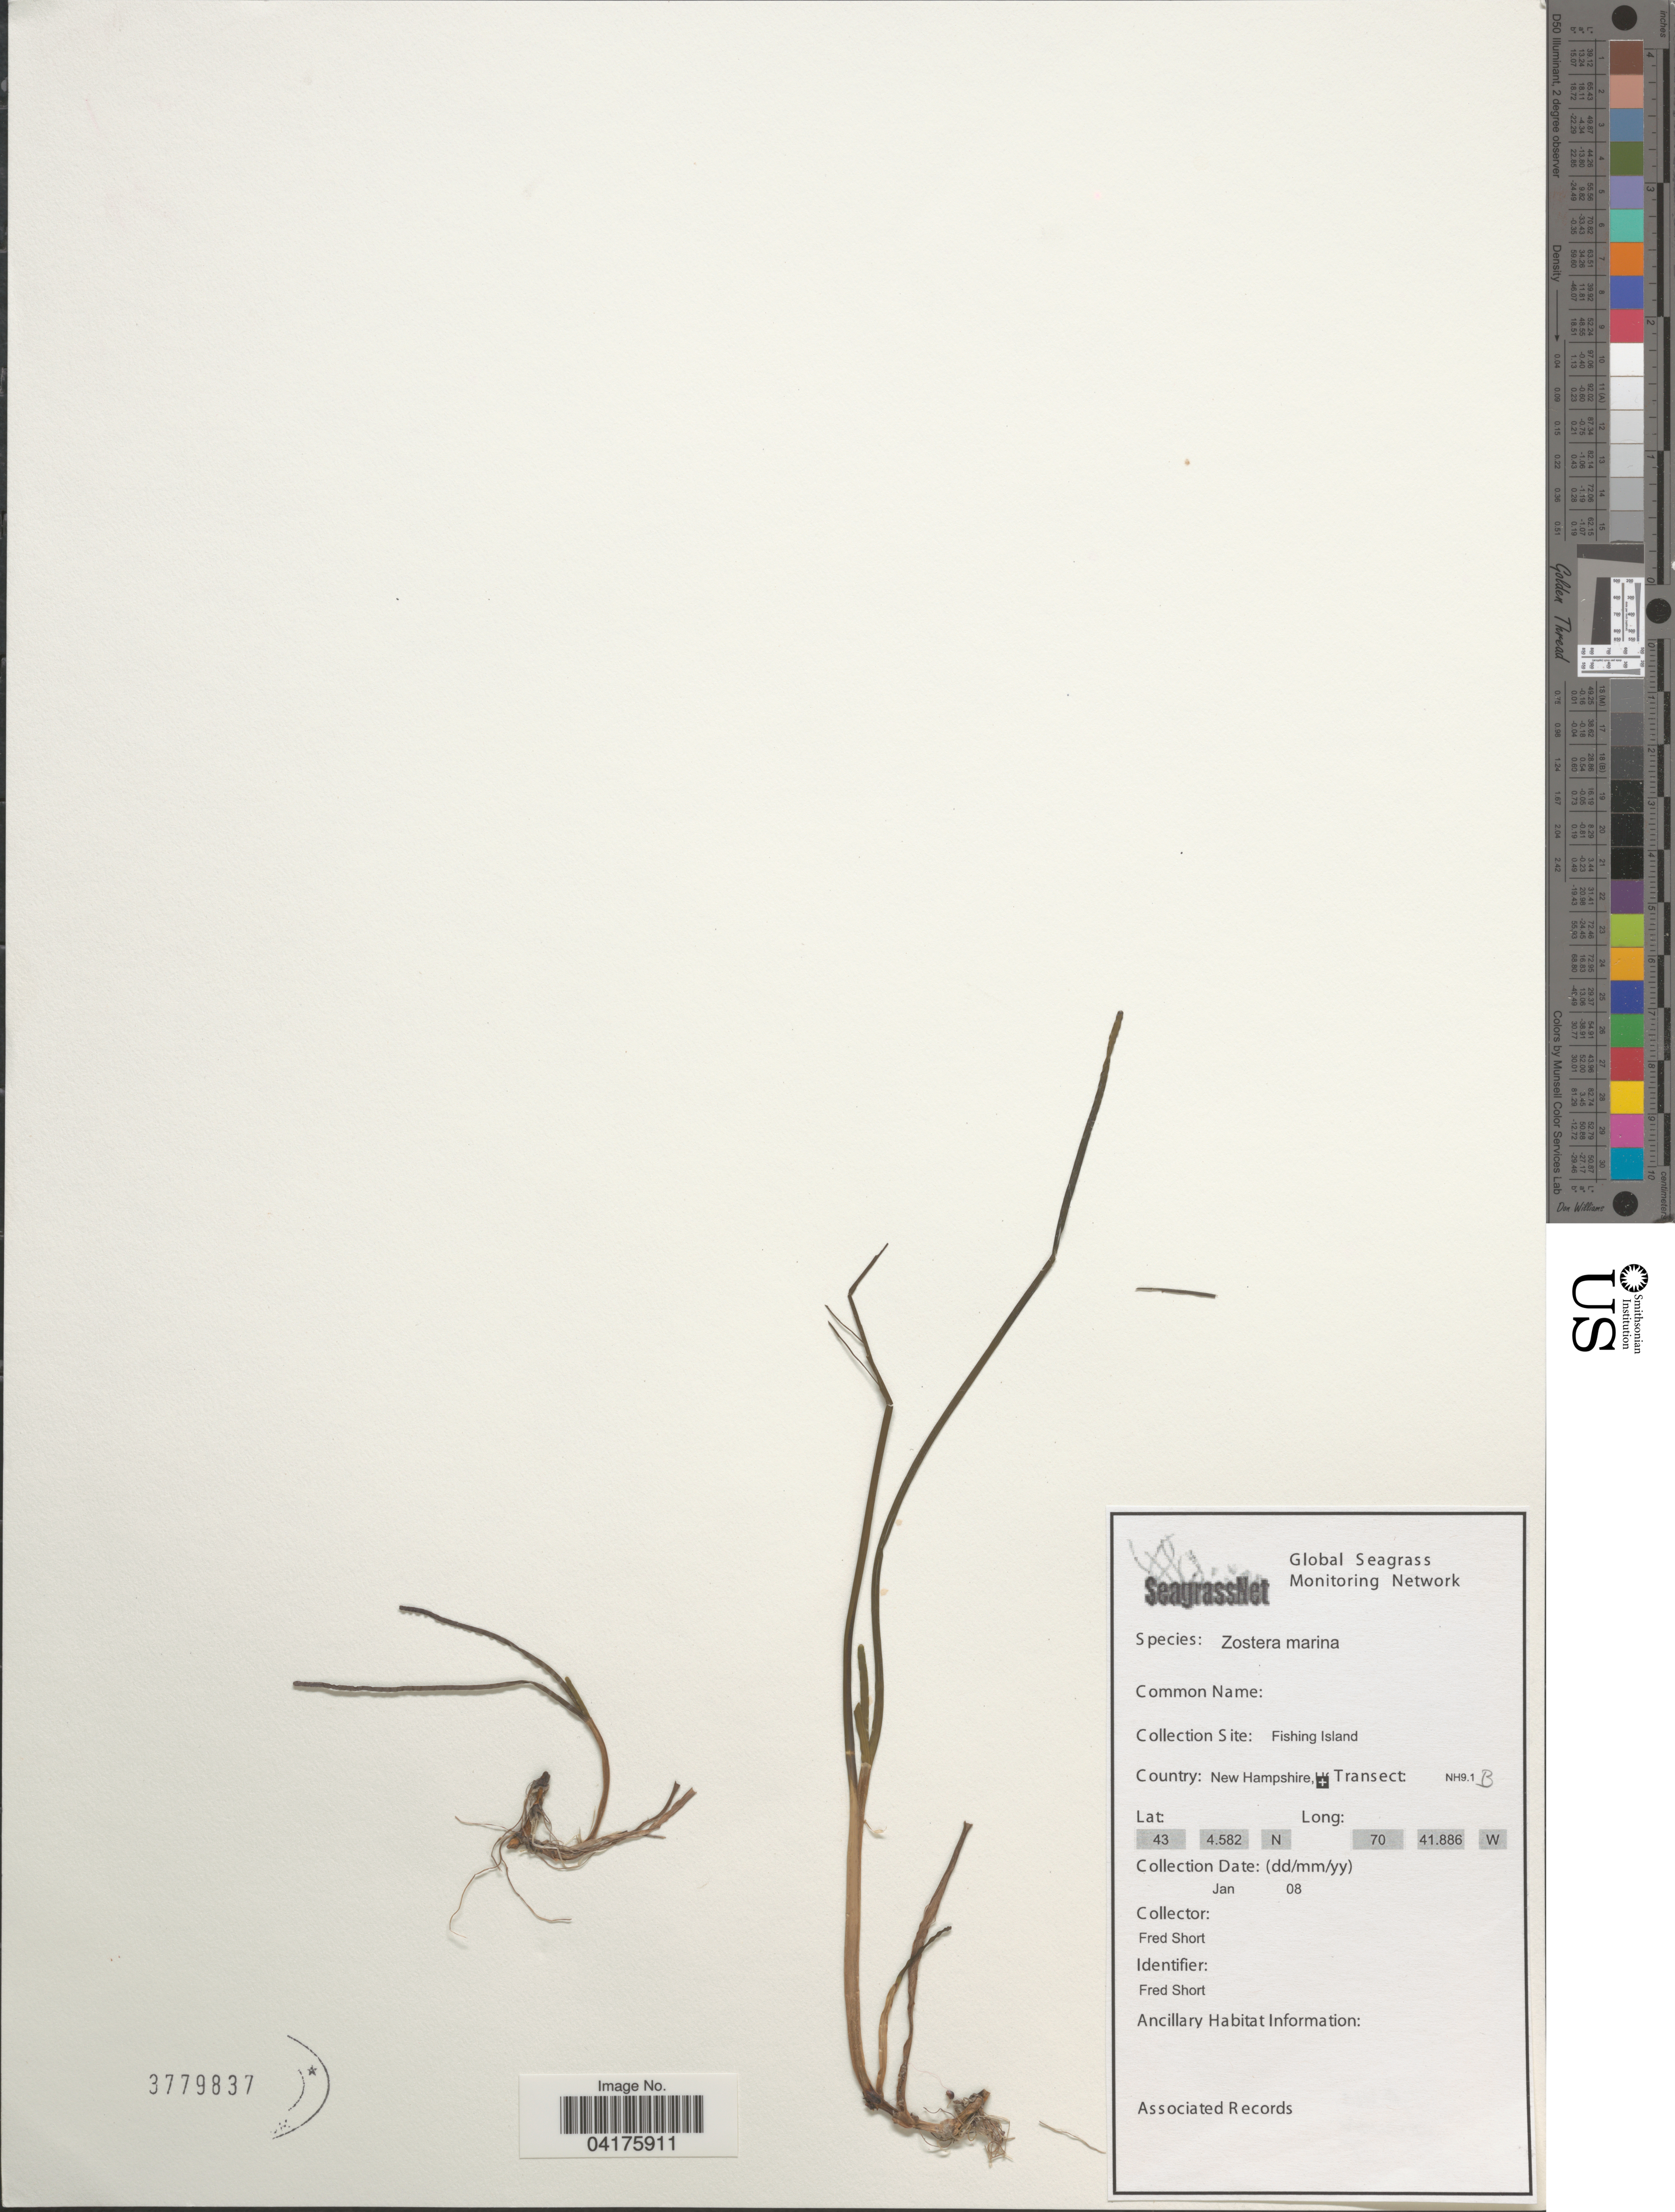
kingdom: Plantae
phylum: Tracheophyta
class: Liliopsida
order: Alismatales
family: Zosteraceae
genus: Zostera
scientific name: Zostera marina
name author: L.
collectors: F. Short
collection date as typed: Transcribed d/m/y: /1/8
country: United States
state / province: New Hampshire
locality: Fishing Island.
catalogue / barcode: US 3779837